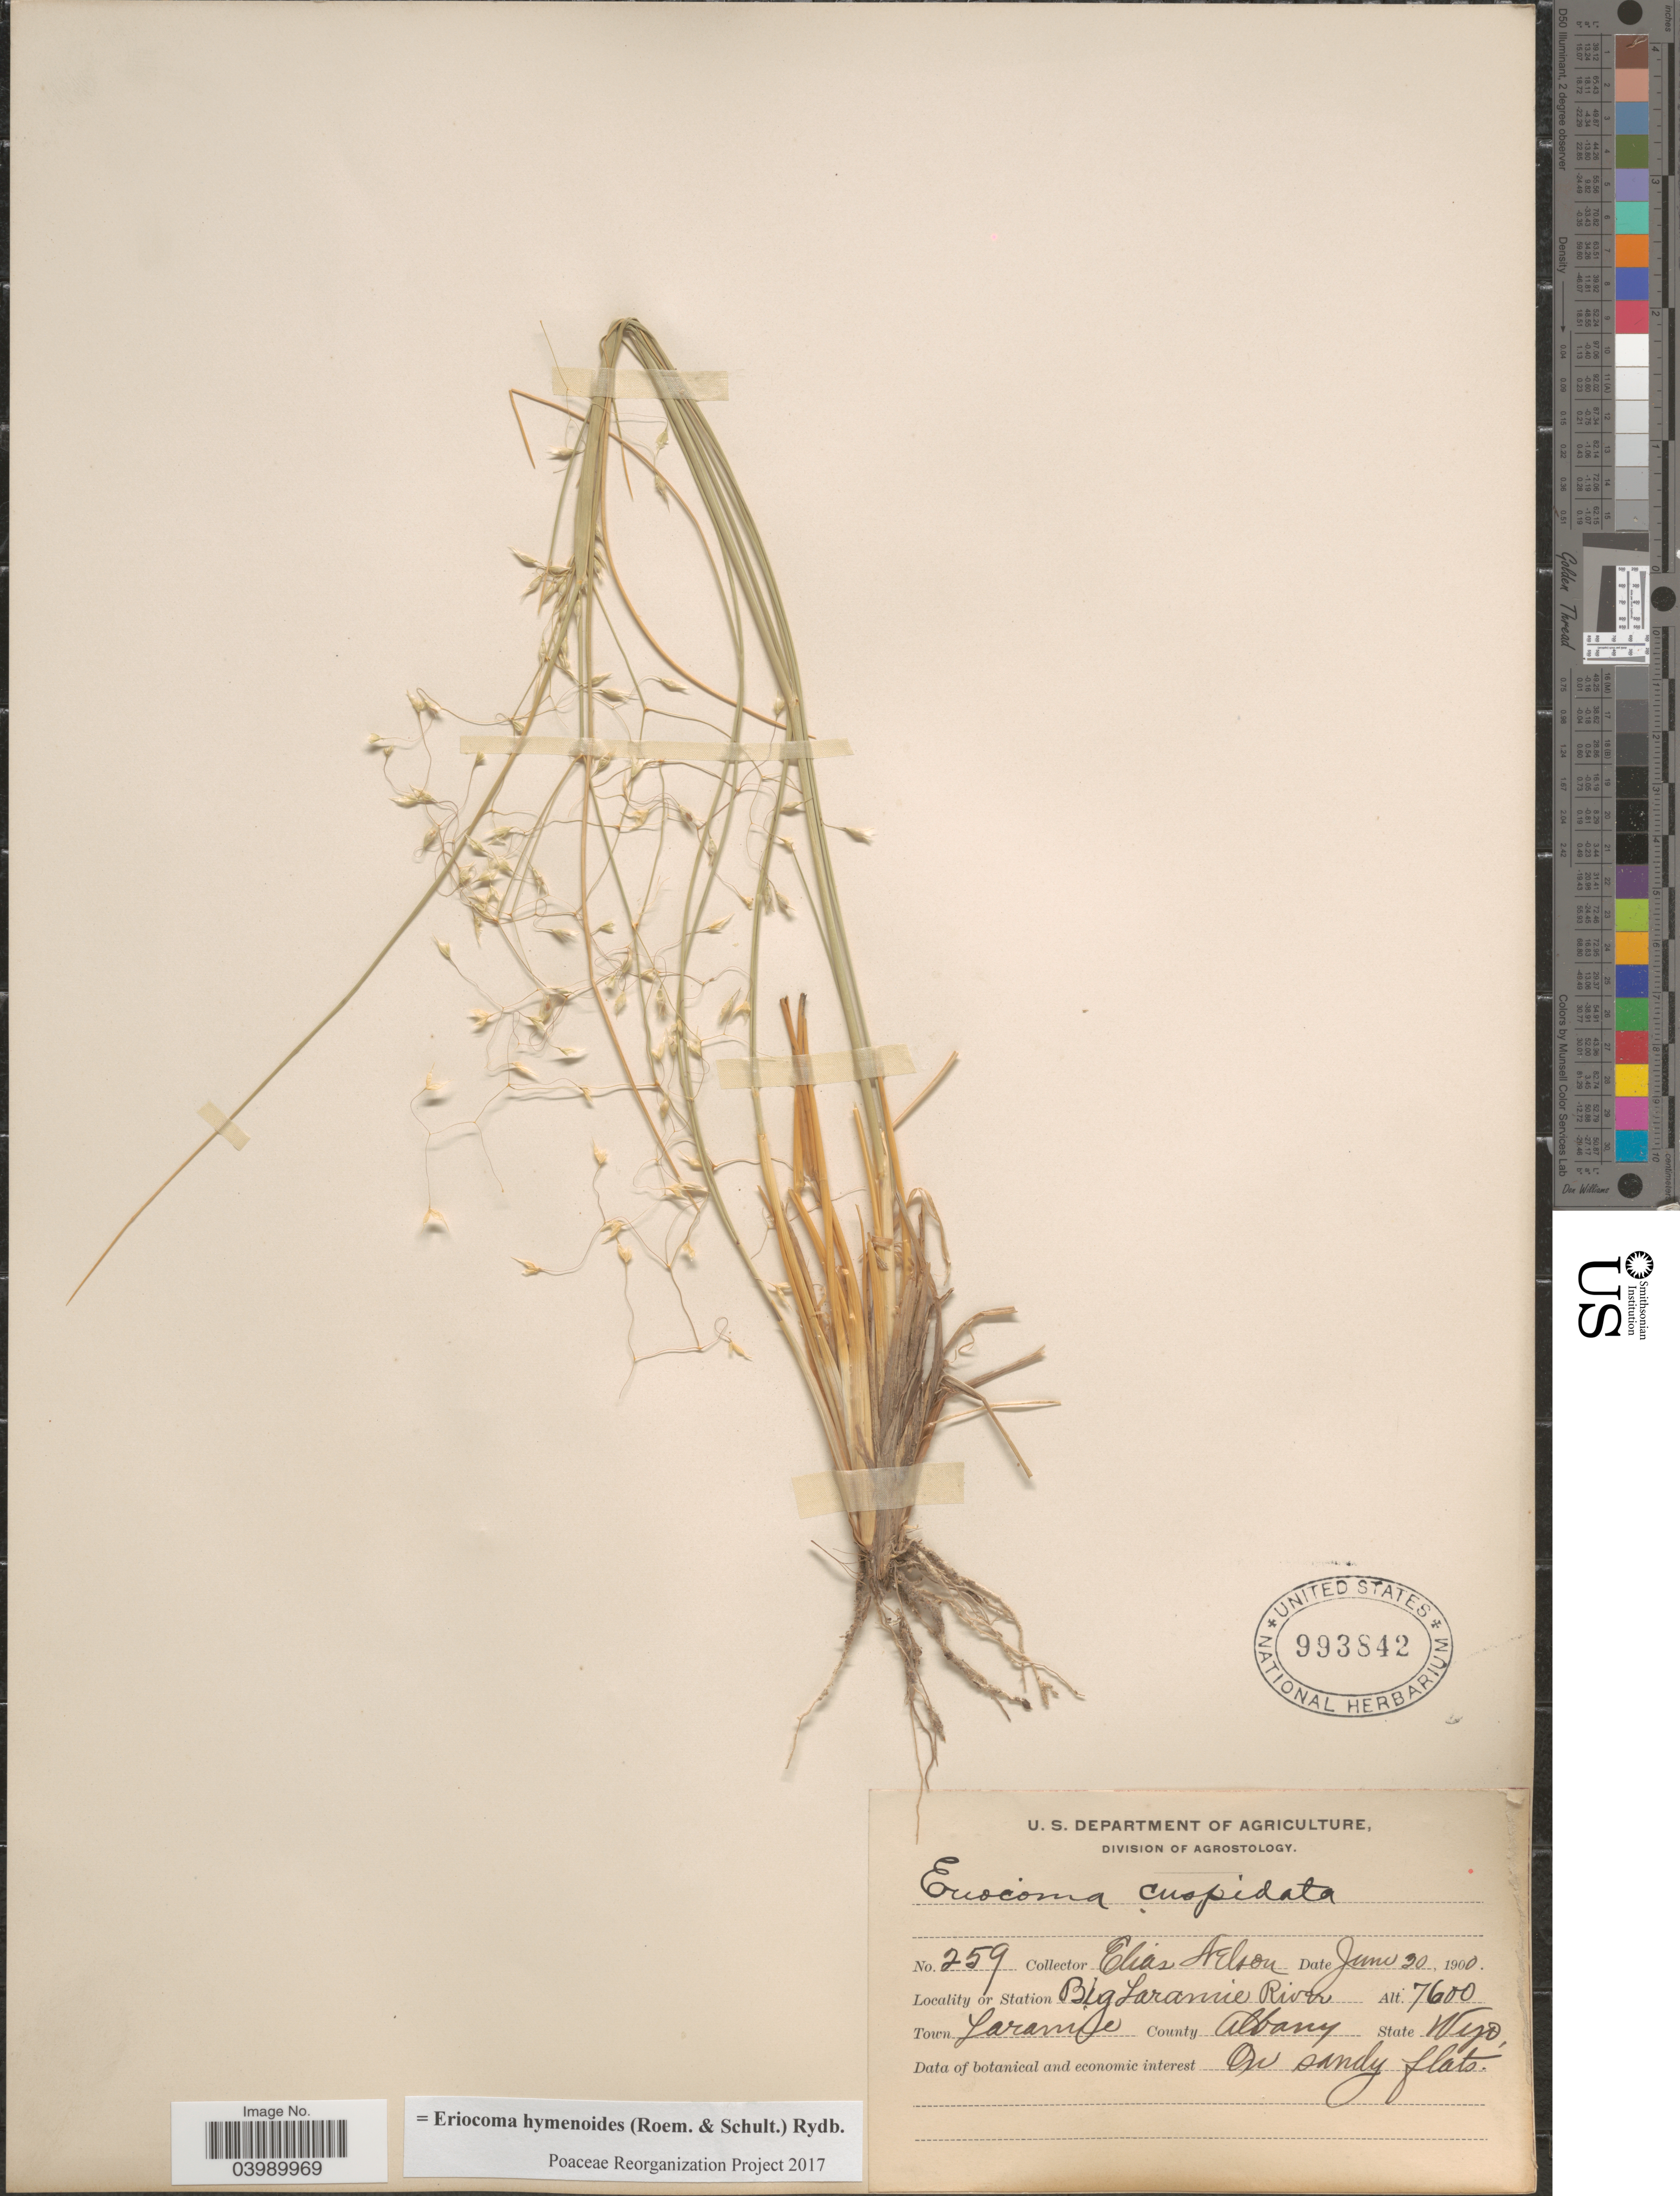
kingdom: Plantae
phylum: Tracheophyta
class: Liliopsida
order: Poales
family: Poaceae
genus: Eriocoma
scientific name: Eriocoma hymenoides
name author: (Roem. & Schult.) Rydb.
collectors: E. Nelson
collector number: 259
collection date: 1900-06-20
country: United States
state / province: Wyoming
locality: Station [unsure placement] Big Laramie River. Town Laramie. County Albany.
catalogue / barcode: US 993842